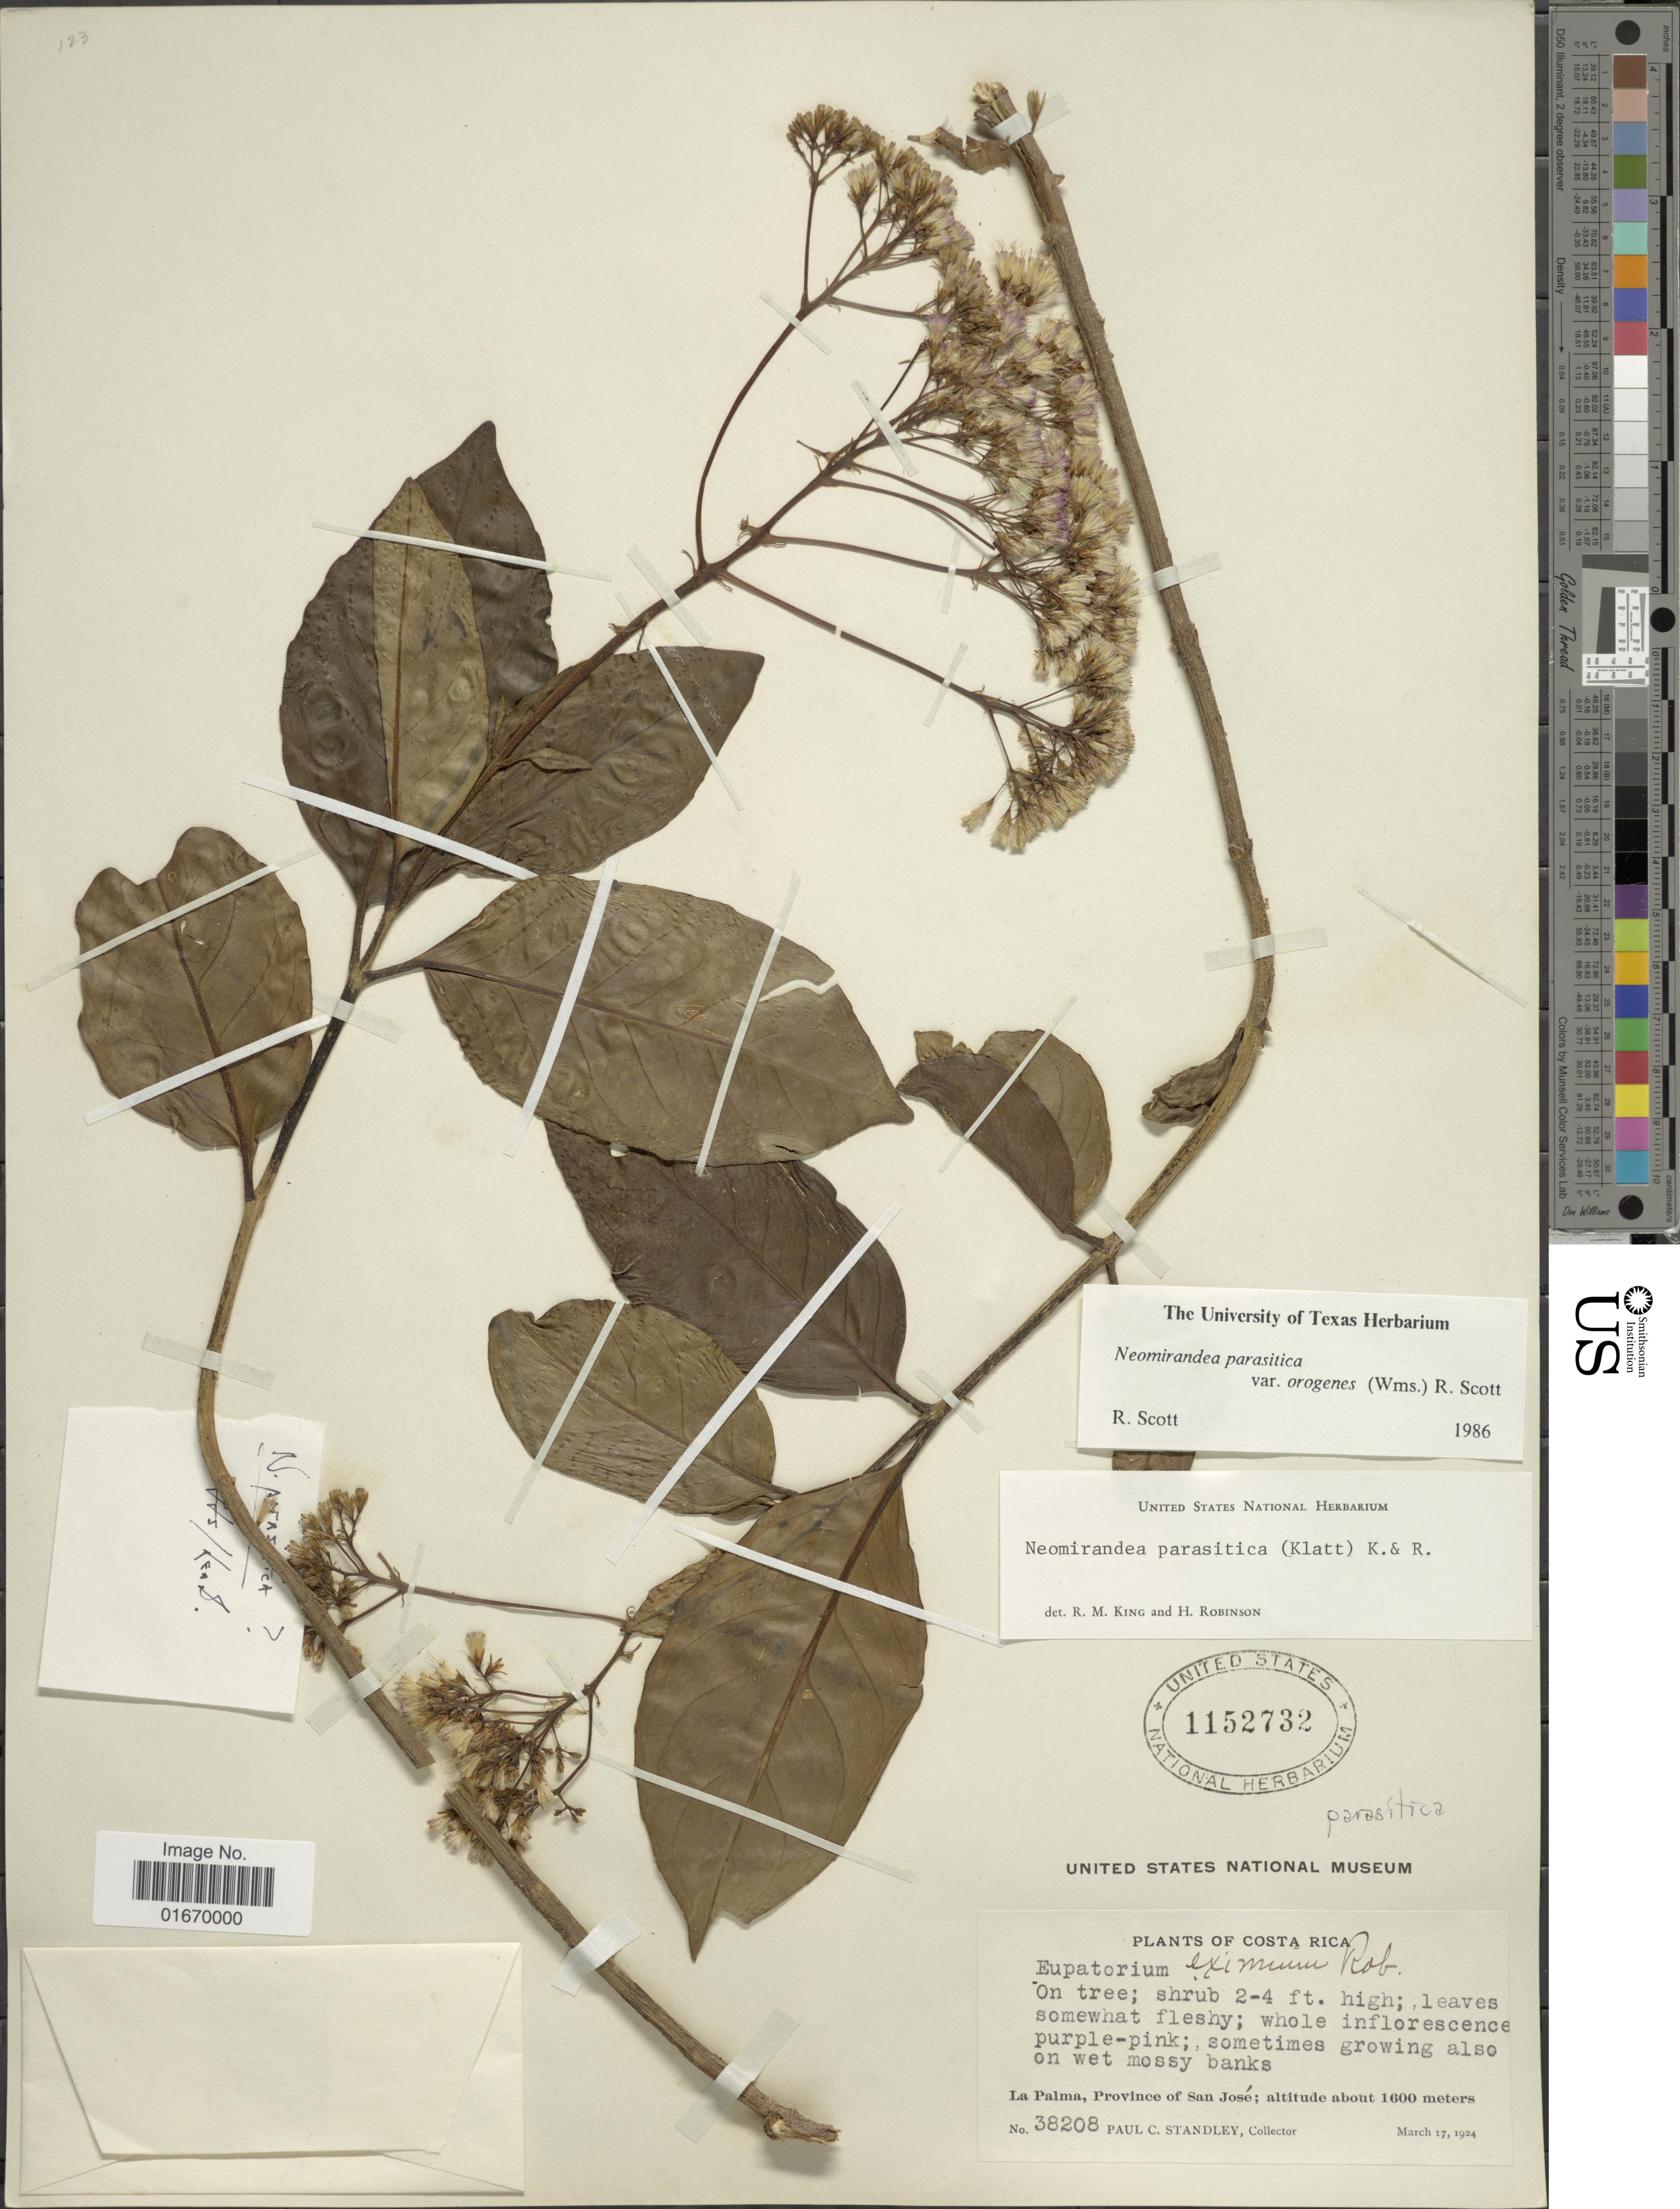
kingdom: Plantae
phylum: Tracheophyta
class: Magnoliopsida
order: Asterales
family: Asteraceae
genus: Neomirandea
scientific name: Neomirandea parasitica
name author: (Klatt) R.M. King & H. Rob.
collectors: P. C. Standley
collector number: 38208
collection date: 1924-03-17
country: Costa Rica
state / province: San José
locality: La Palma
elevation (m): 1600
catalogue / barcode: US 1152732